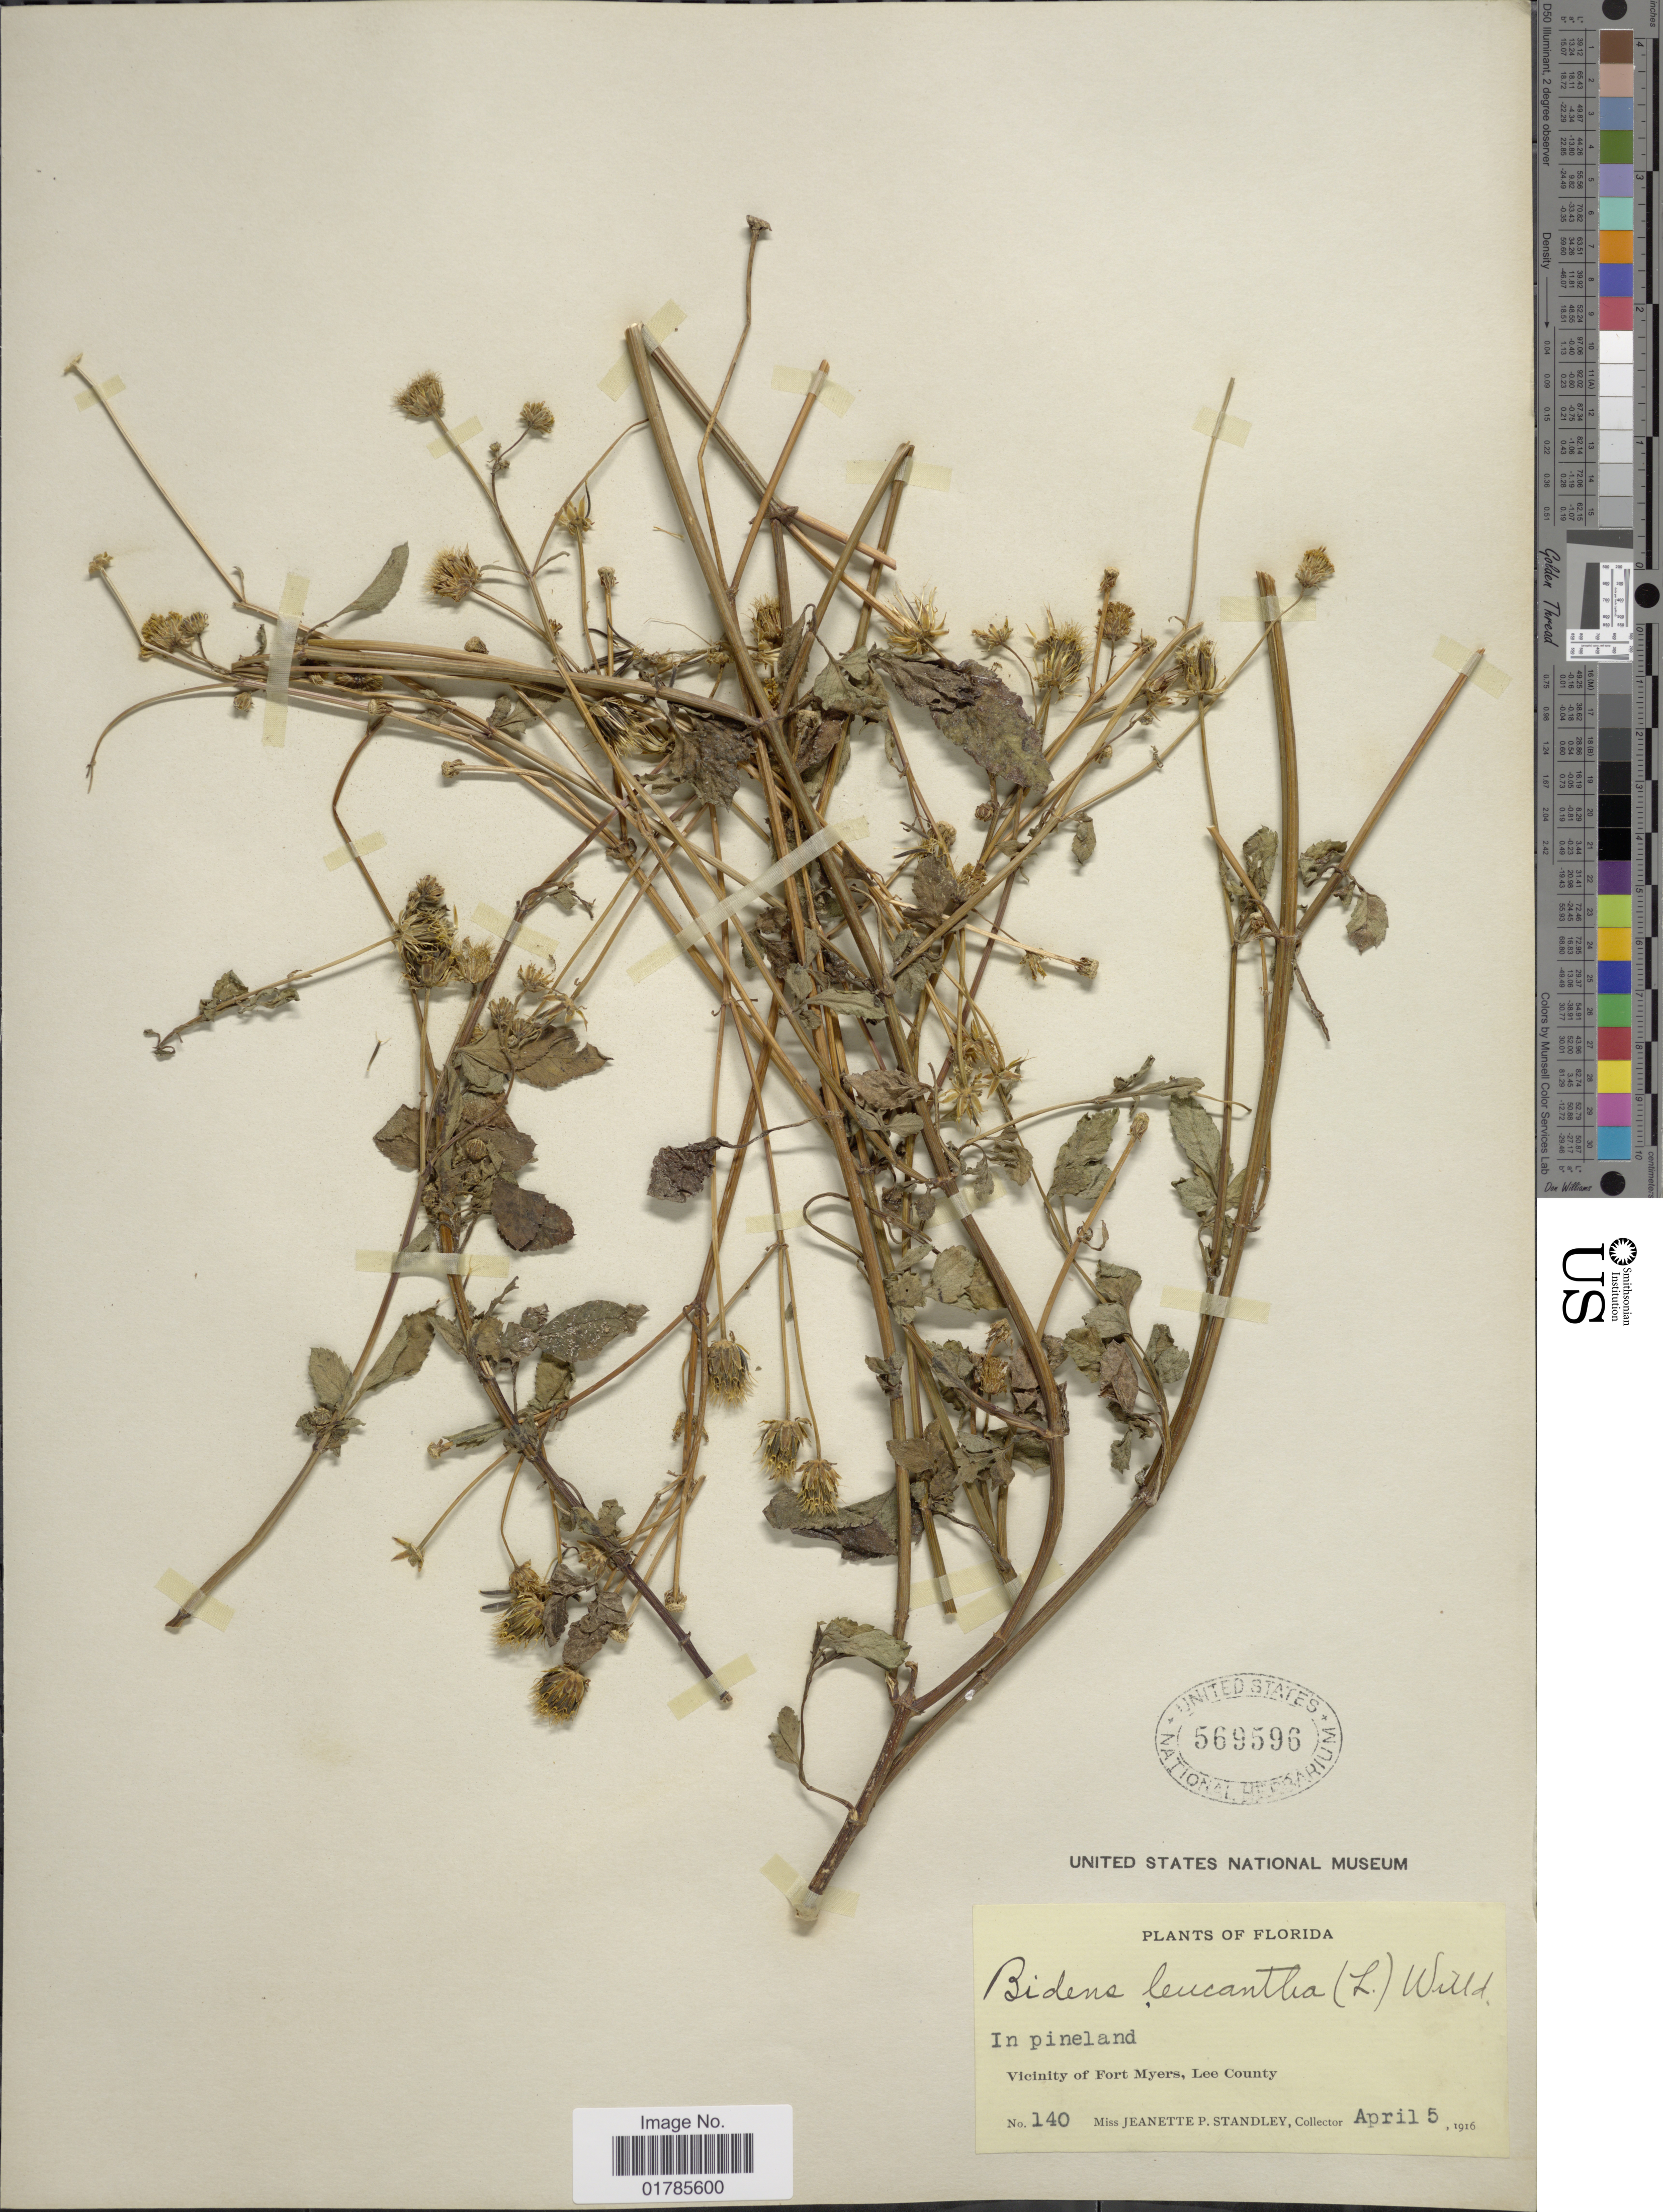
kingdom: Plantae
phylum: Tracheophyta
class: Magnoliopsida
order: Asterales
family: Asteraceae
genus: Bidens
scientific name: Bidens alba var. radiata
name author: (Sch. Bip.) R.E. Ballard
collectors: J. P. Standley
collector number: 140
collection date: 1916-04-05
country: United States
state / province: Florida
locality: Vicinity of Fort Myers, Lee County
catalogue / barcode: US 569596